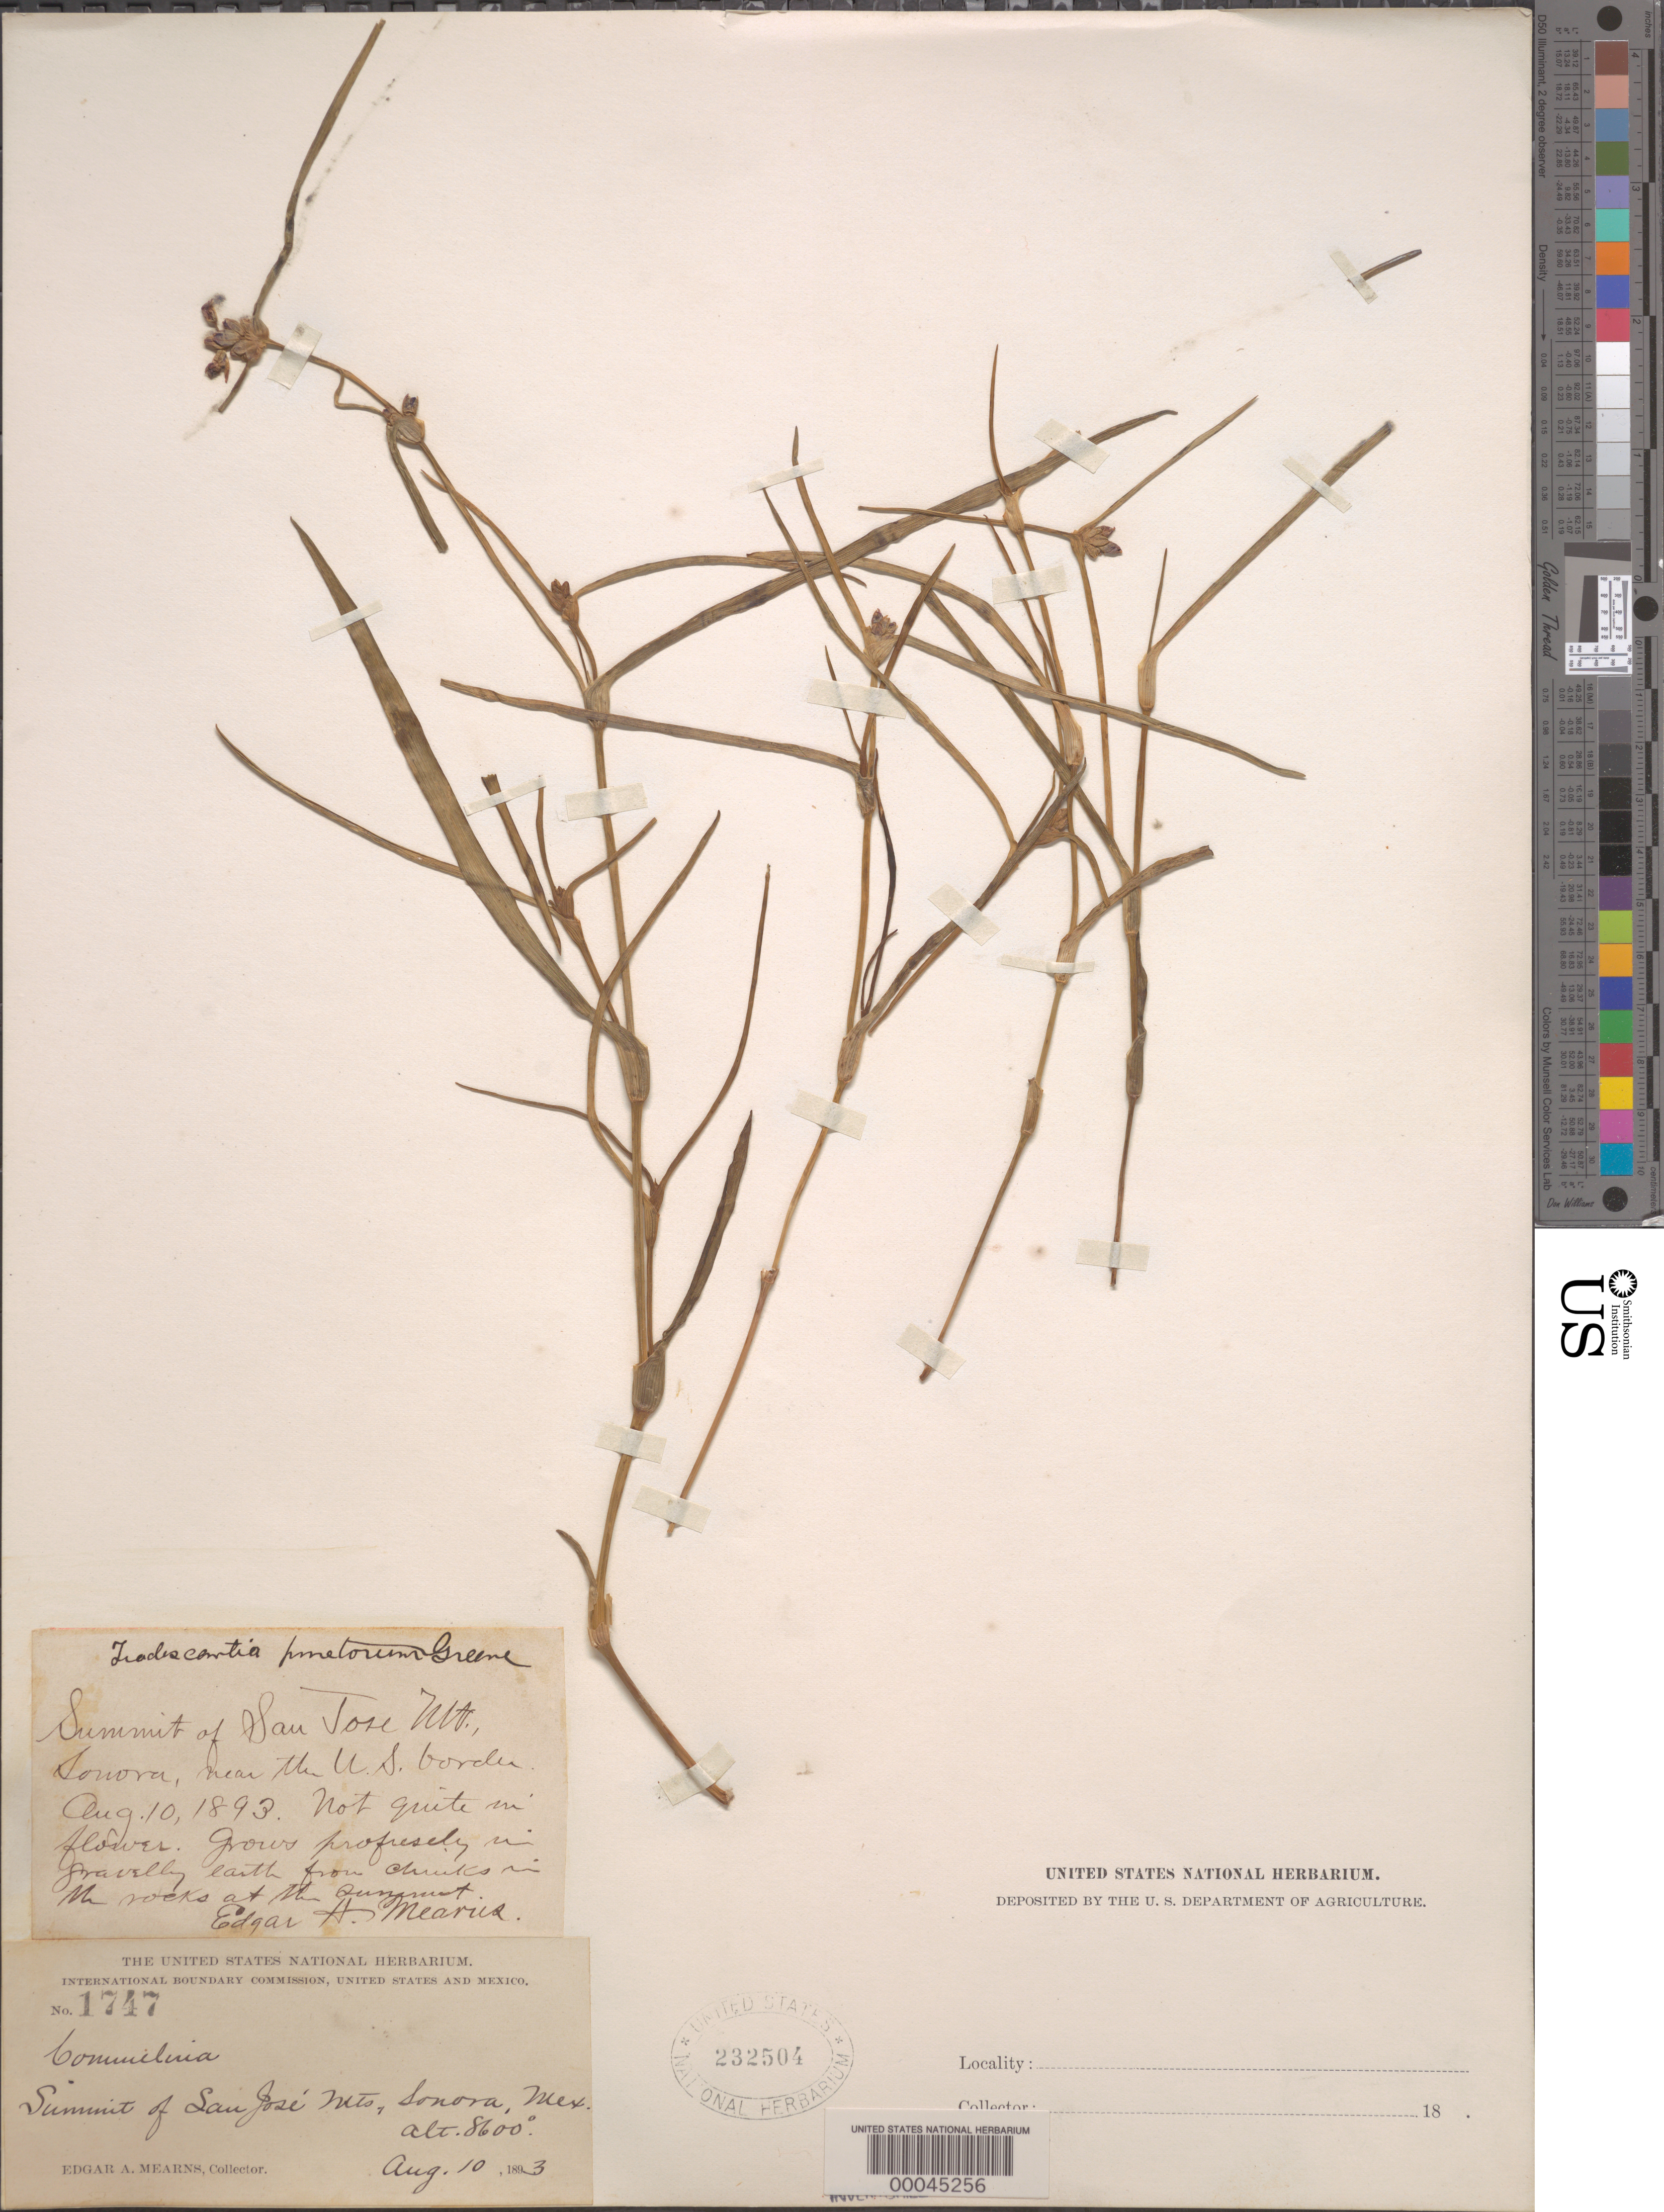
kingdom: Plantae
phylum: Tracheophyta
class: Liliopsida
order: Commelinales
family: Commelinaceae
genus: Tradescantia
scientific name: Tradescantia pinetorum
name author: Greene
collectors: E. A. Mearns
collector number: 1747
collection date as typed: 10 Aug 1893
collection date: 1893-08-10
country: Mexico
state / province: Sonora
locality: San jose mts.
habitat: Rocky soil, summit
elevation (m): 2623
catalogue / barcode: US 232504